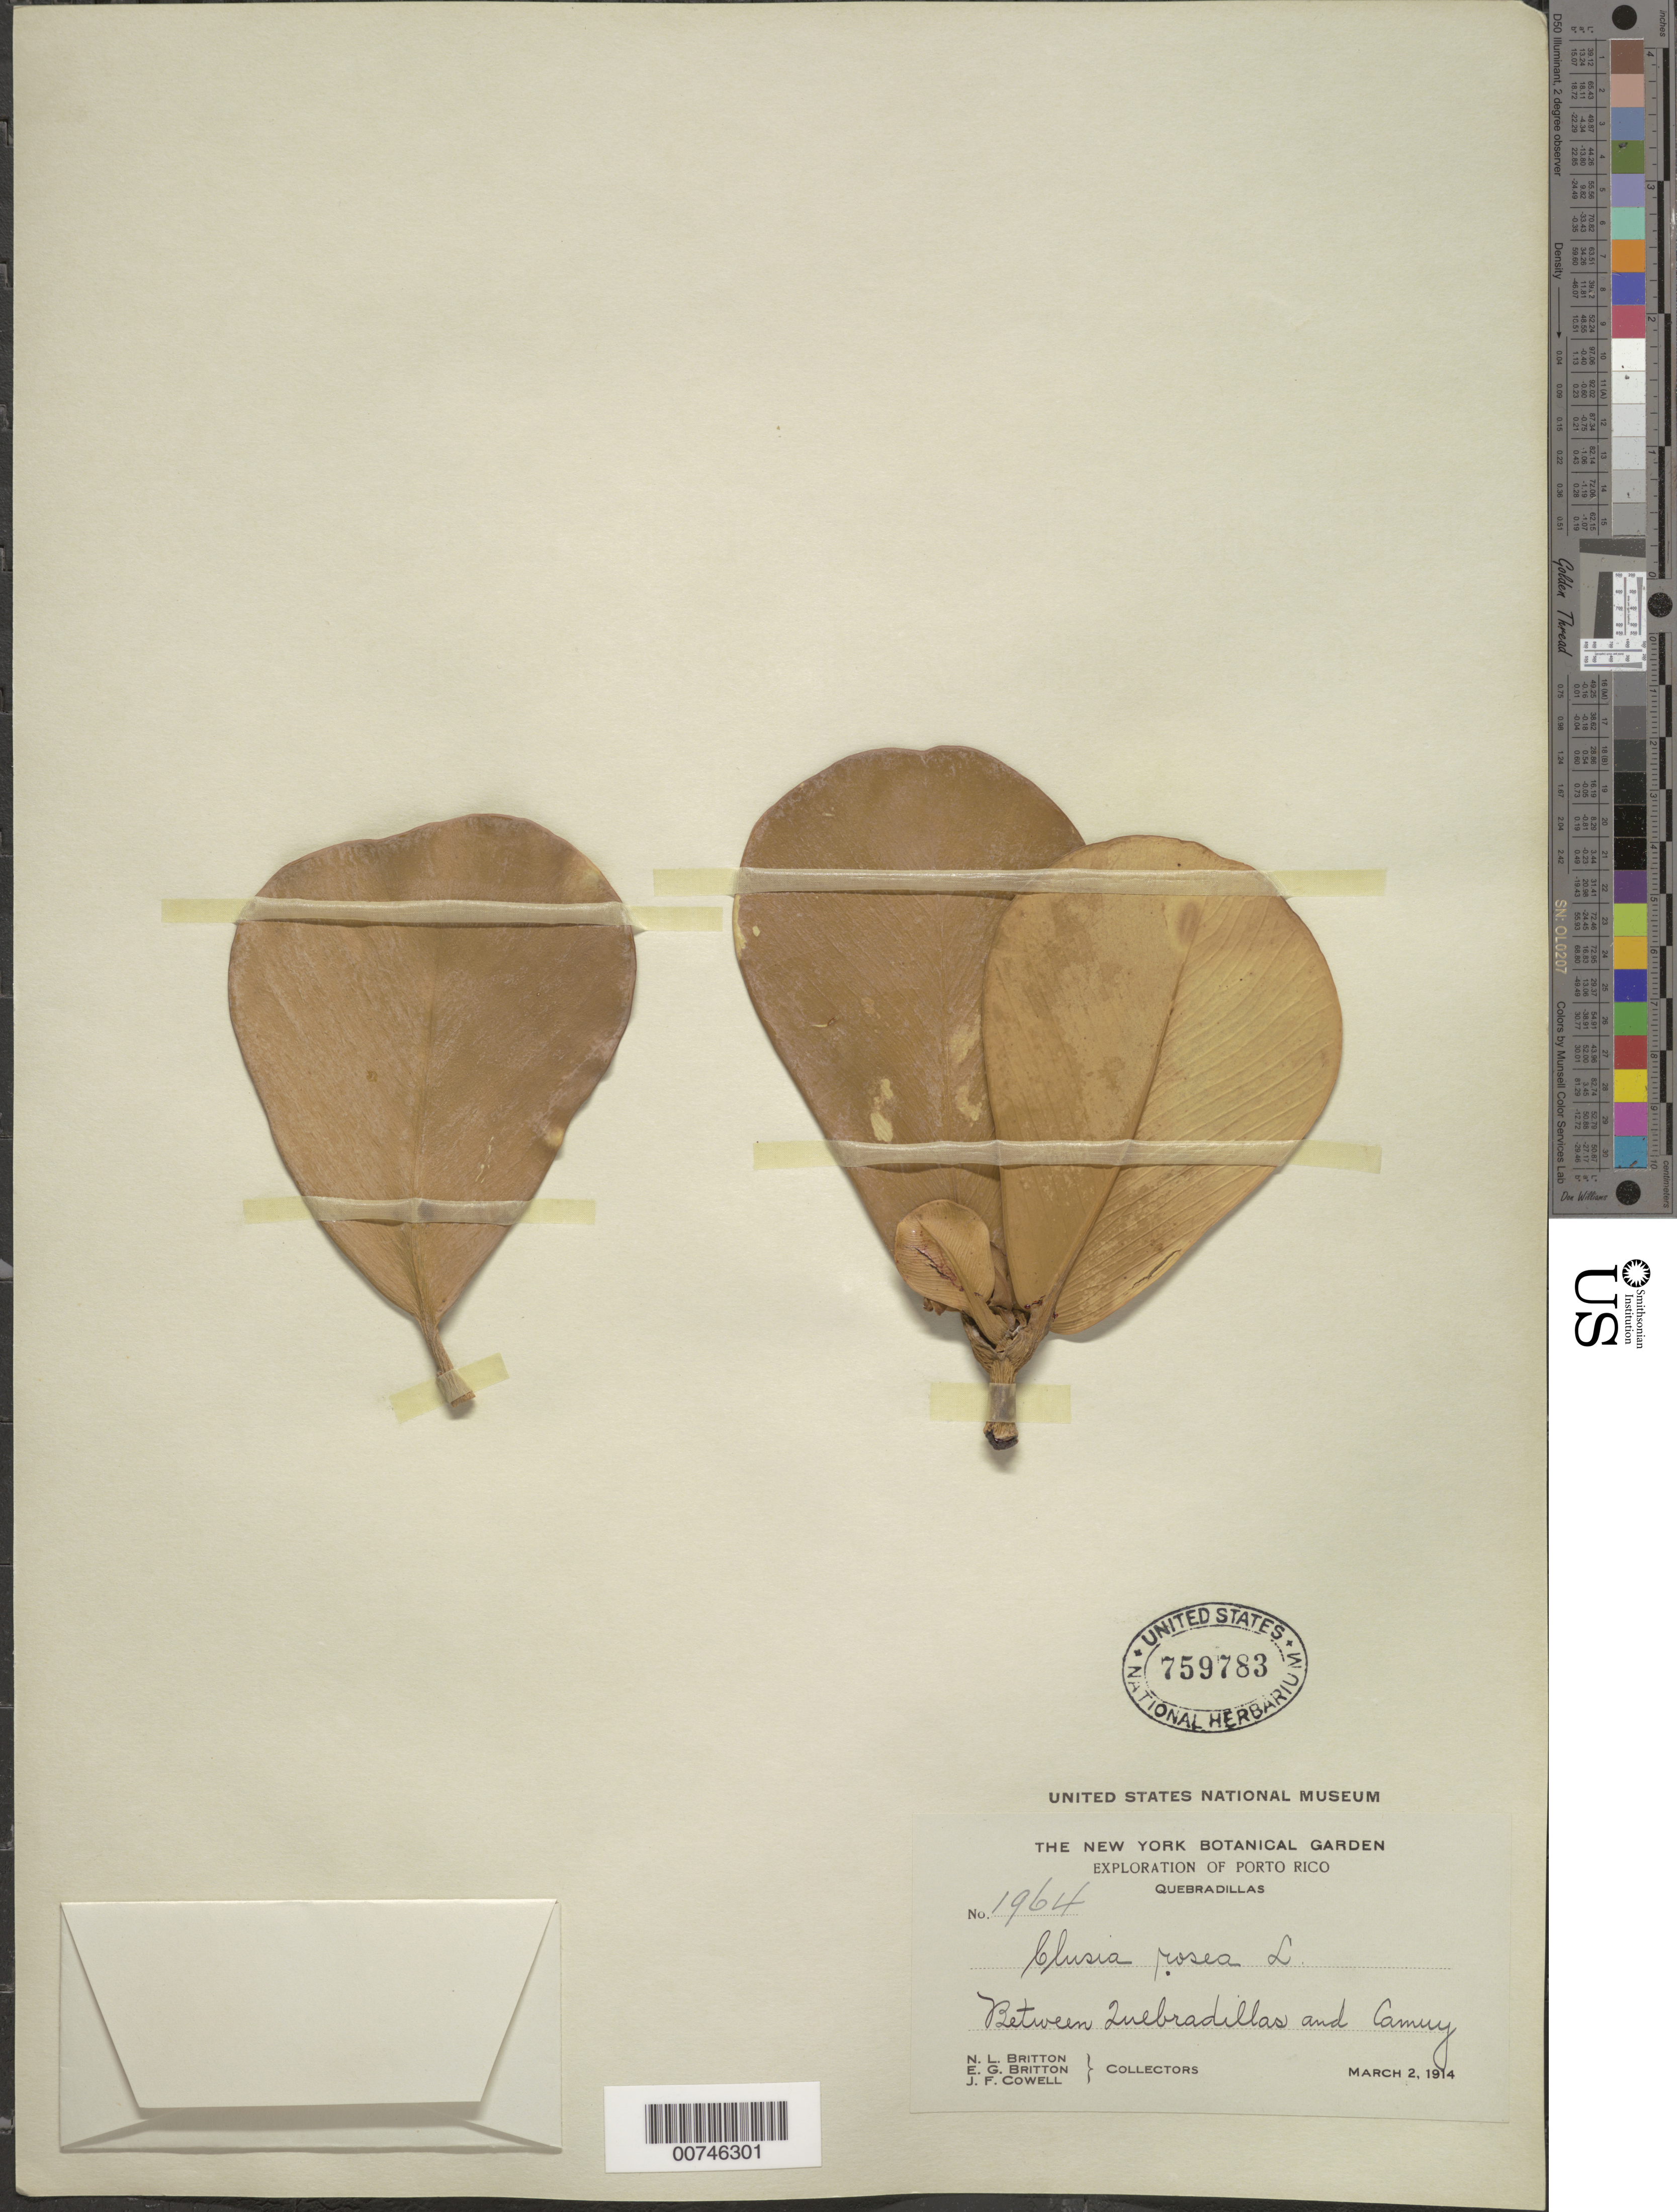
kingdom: Plantae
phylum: Tracheophyta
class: Magnoliopsida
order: Malpighiales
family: Clusiaceae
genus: Clusia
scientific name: Clusia rosea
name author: Jacq.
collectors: N. Britton, E. G. Britton & J. F. Cowell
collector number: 1964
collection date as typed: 02 Mar 1914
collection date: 1914-03-02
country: Puerto Rico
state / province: Quebradillas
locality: Between Quebradillas and Camuy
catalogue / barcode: US 759783